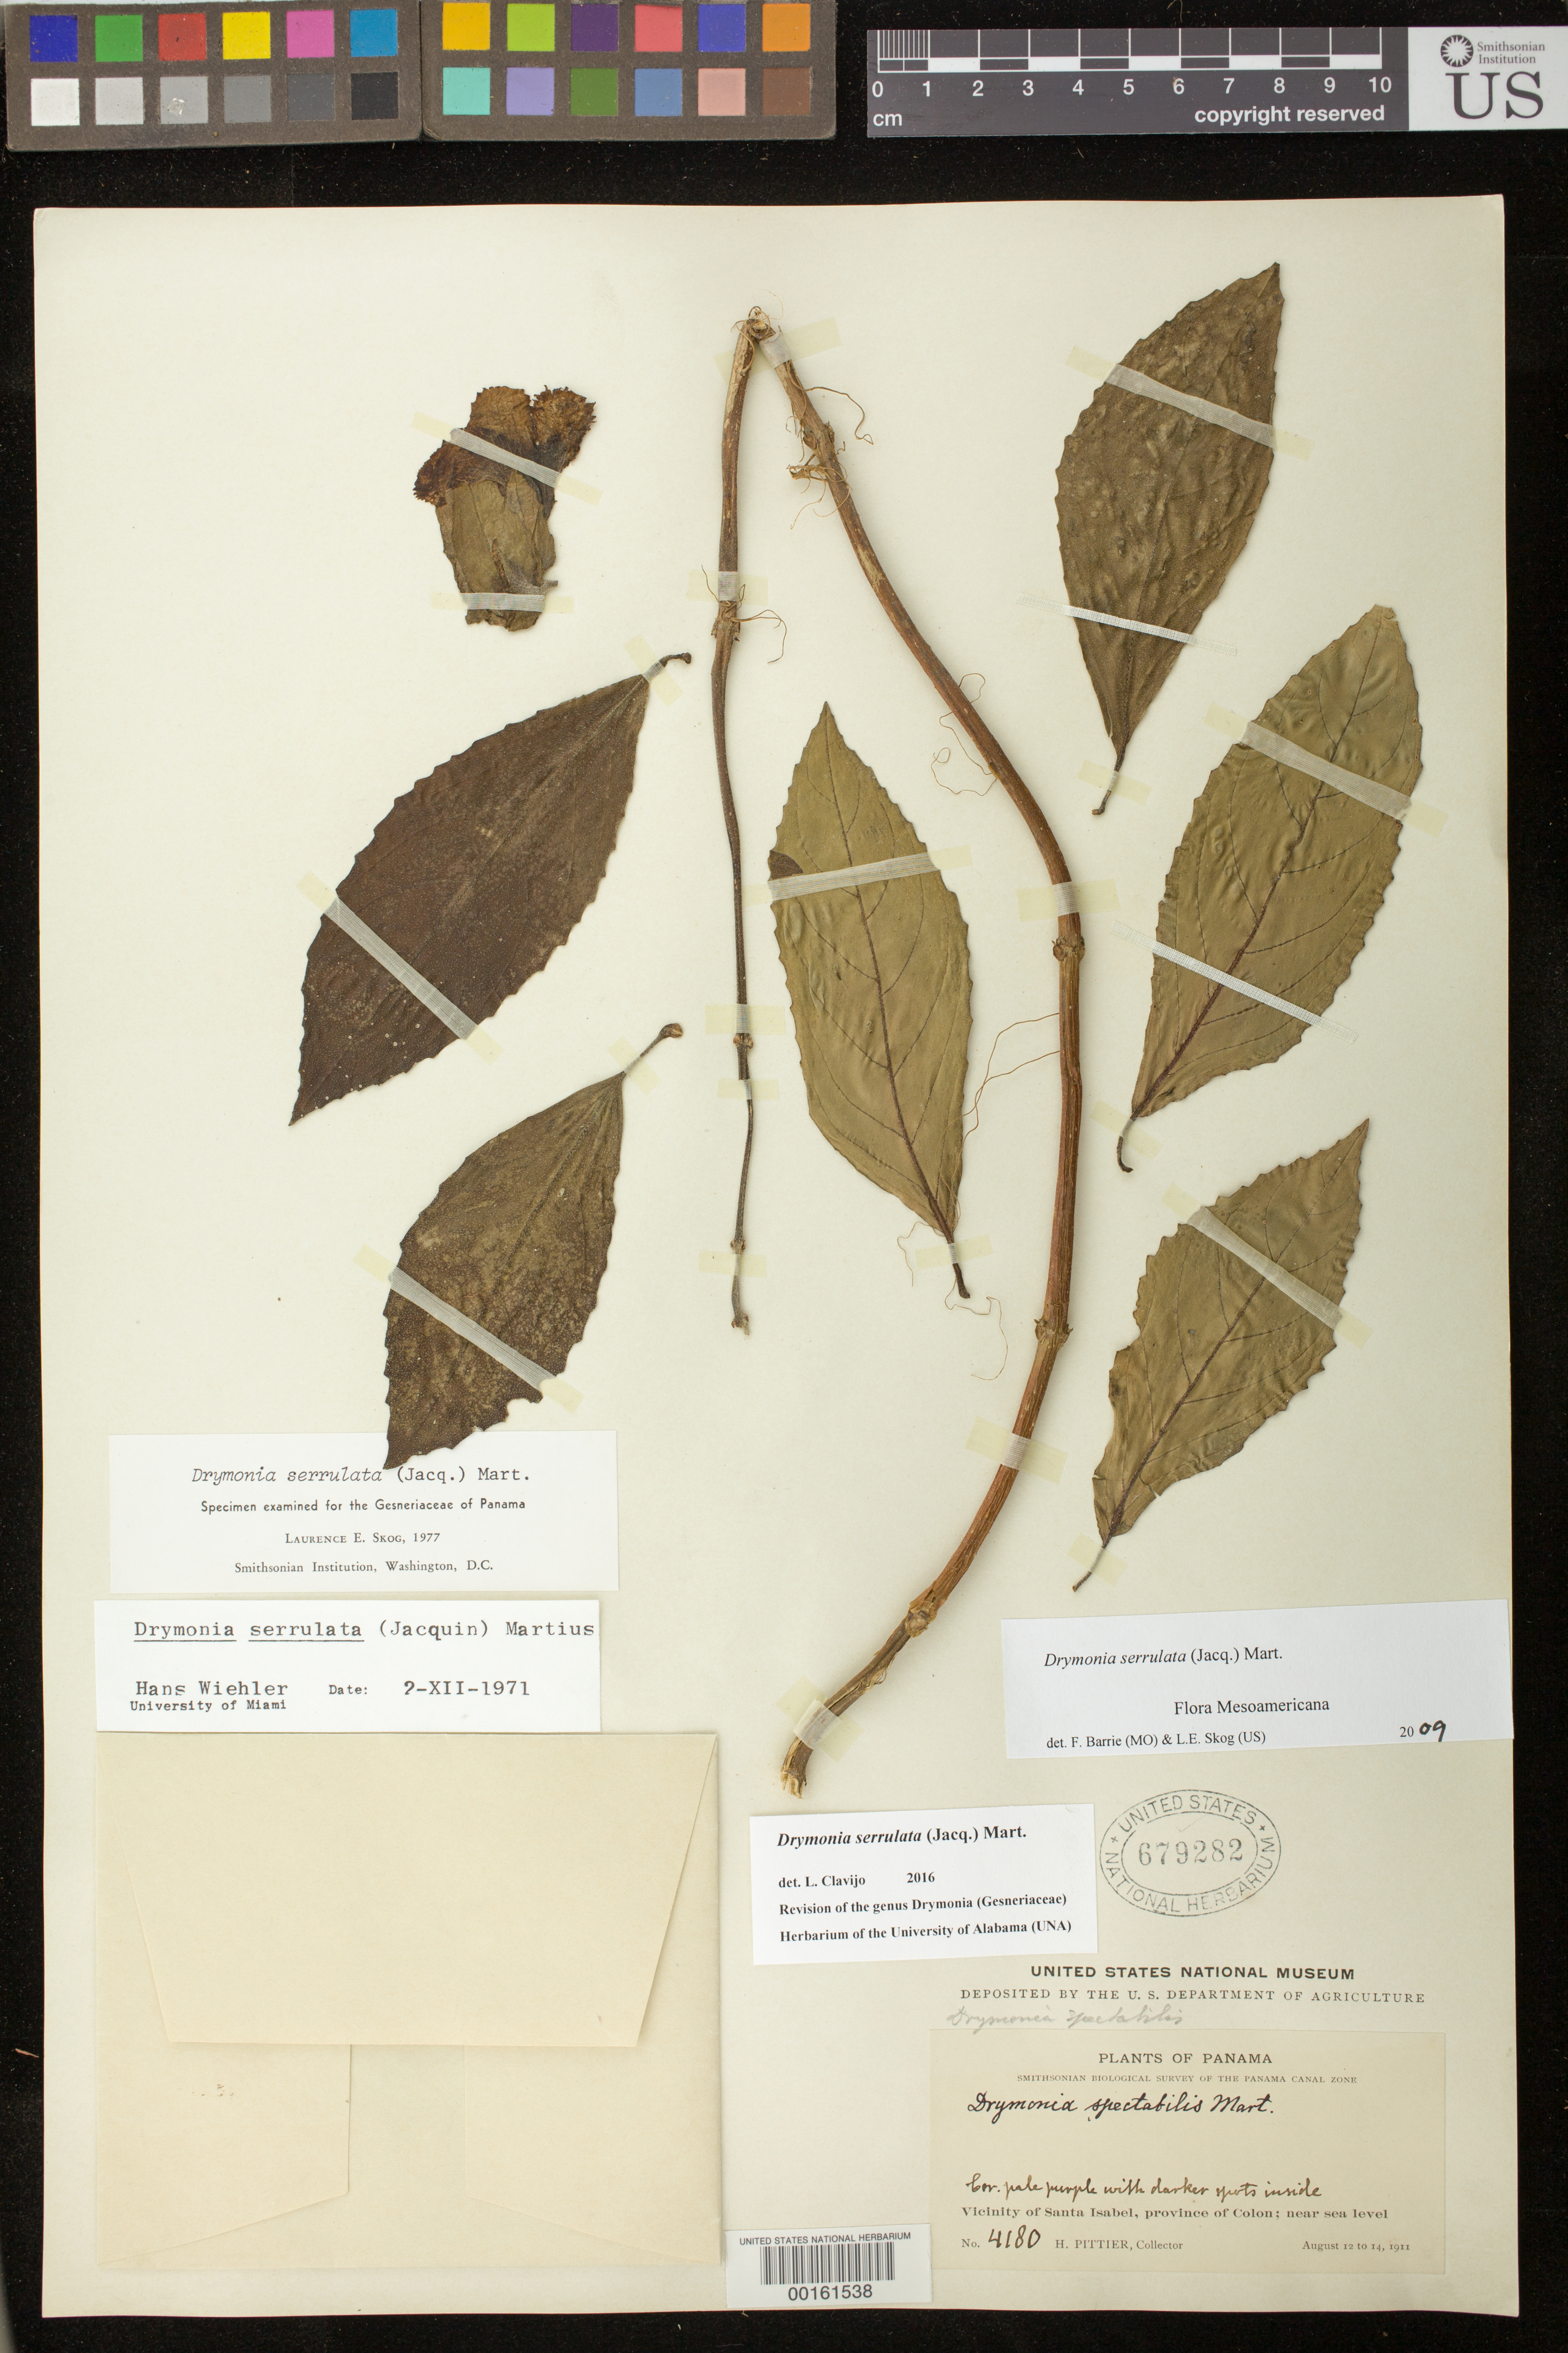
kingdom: Plantae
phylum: Tracheophyta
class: Magnoliopsida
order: Lamiales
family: Gesneriaceae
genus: Drymonia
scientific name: Drymonia serrulata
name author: (Jacq.) Mart.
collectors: H. F. Pittier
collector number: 4180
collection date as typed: Aug 1911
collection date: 1911-08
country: Panama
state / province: Colón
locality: Vicinity of Santa Isabel, near sea level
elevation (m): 0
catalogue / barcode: US 679282